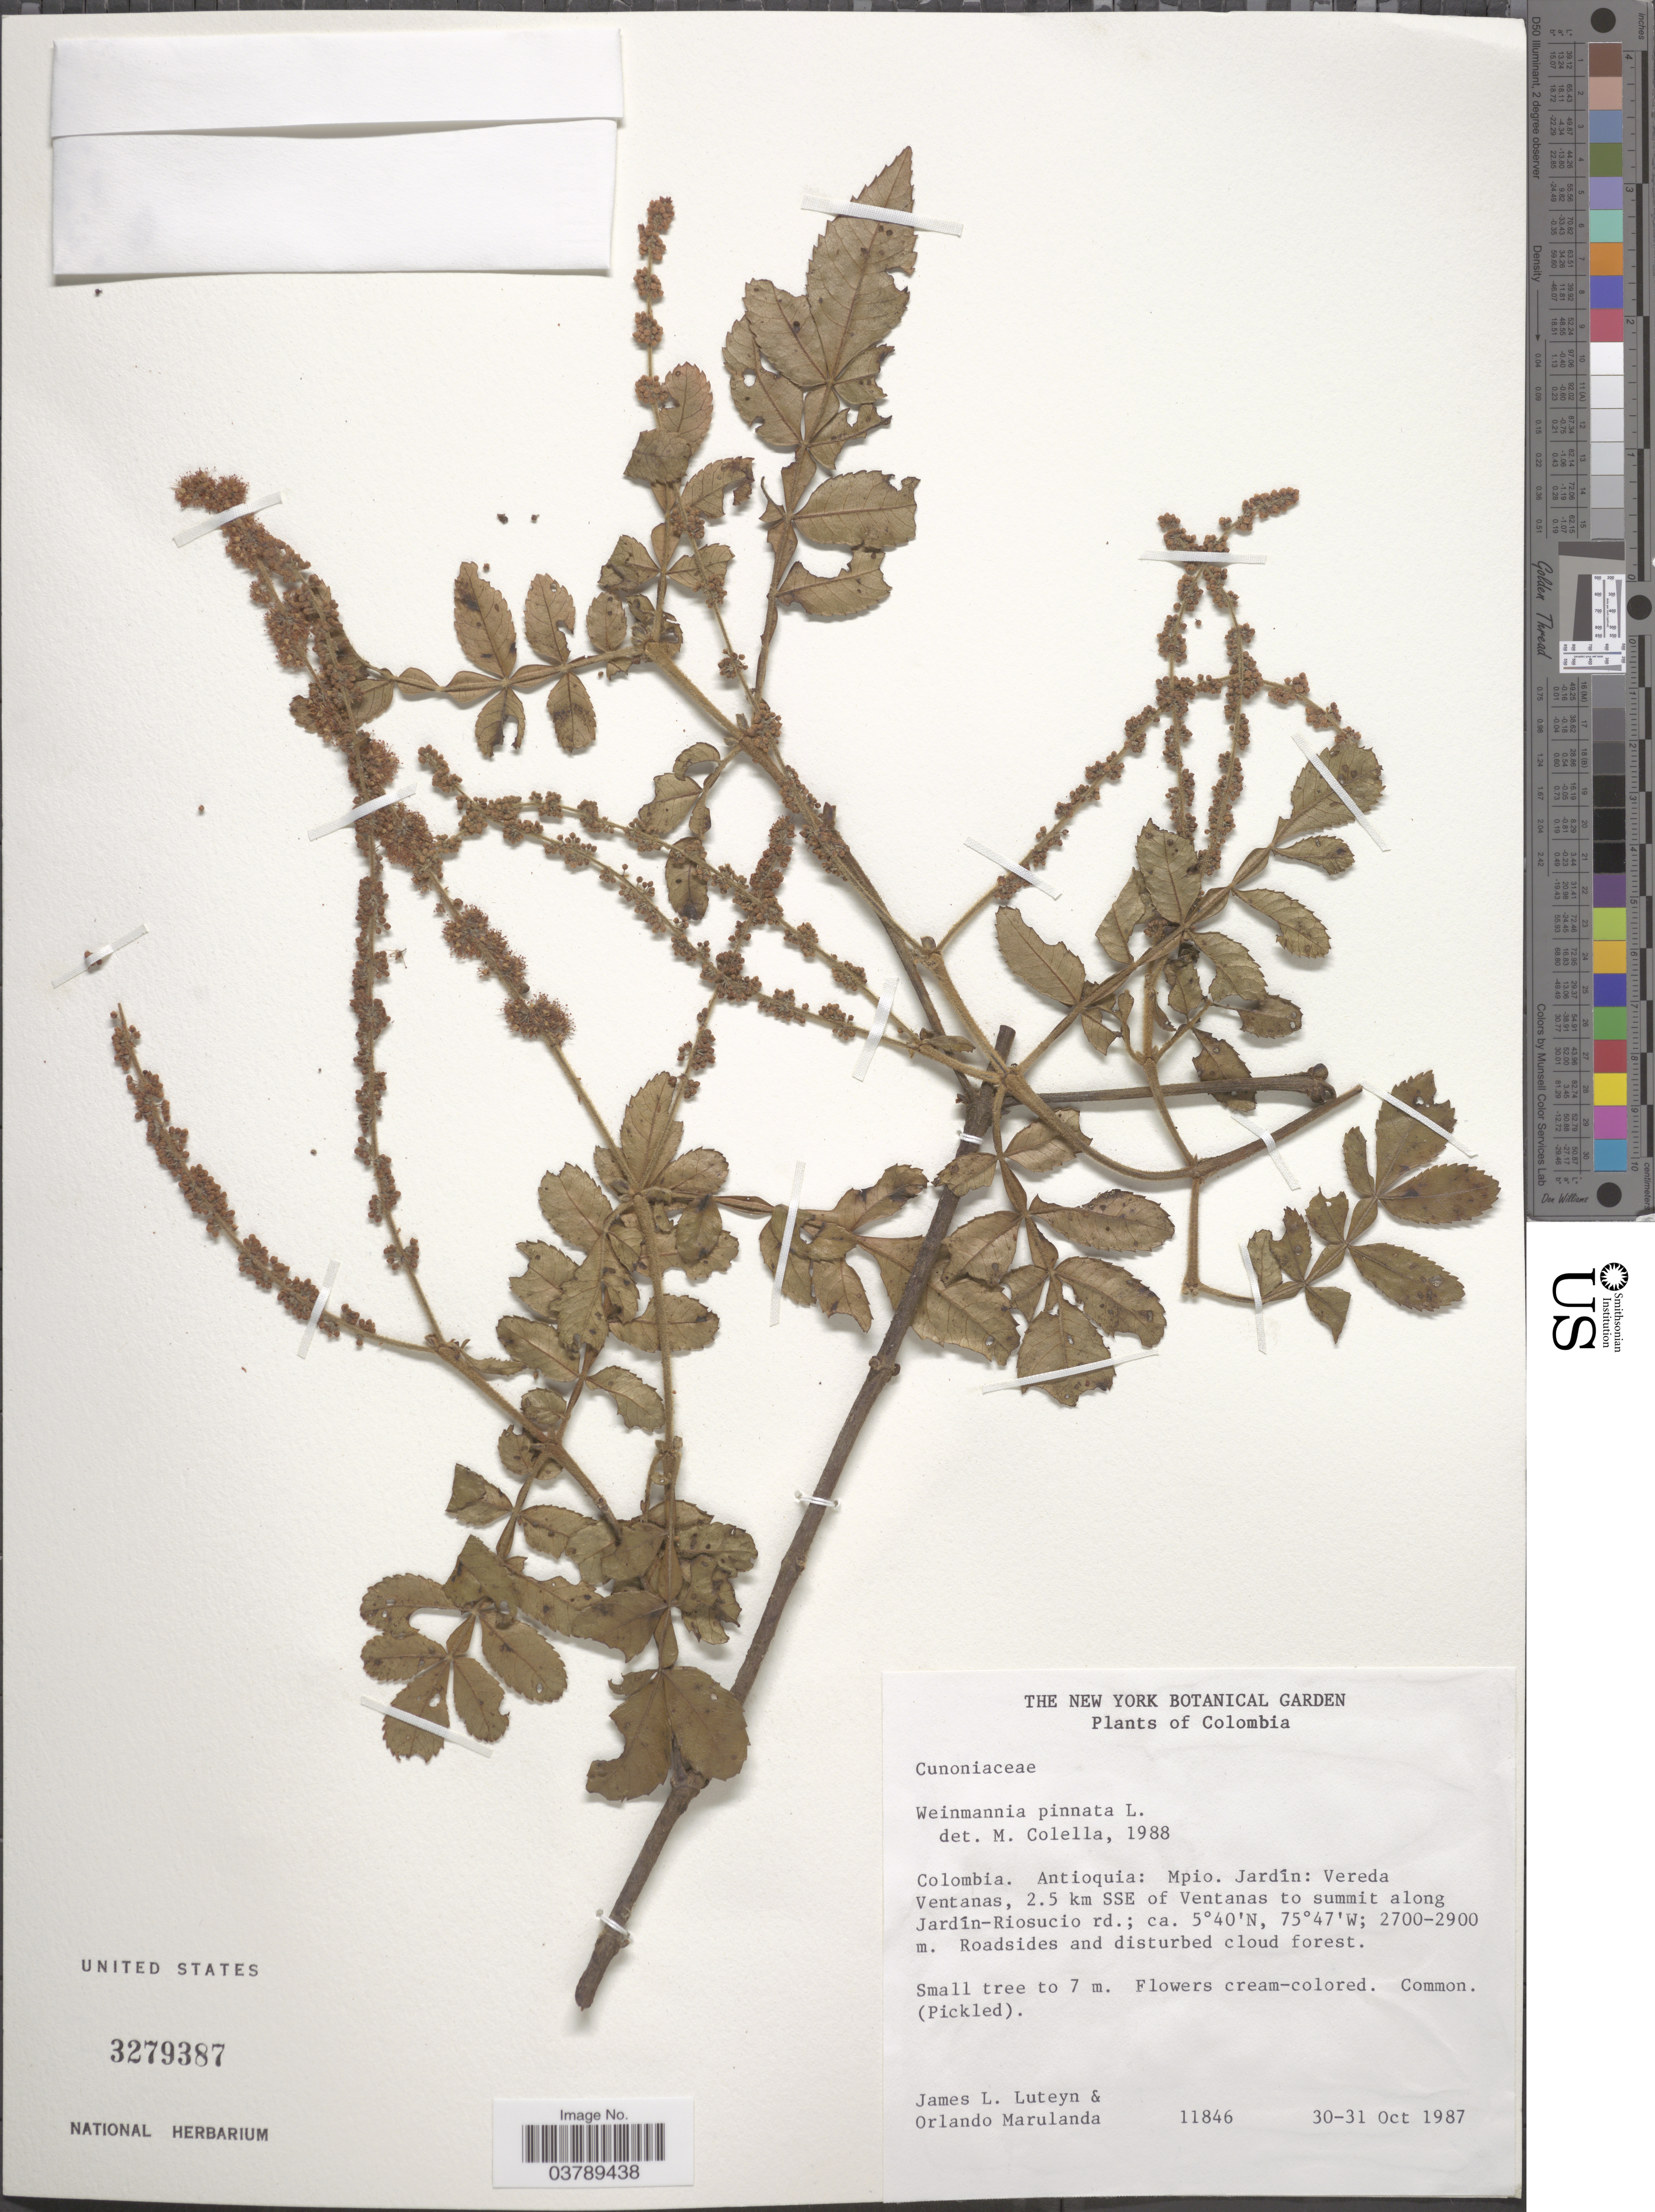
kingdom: Plantae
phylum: Tracheophyta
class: Magnoliopsida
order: Oxalidales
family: Cunoniaceae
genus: Weinmannia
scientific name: Weinmannia pinnata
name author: L.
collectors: J. L. Luteyn & O. Marulanda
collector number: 11846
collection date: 1987-10-30/1987-10-31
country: Colombia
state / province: Antioquia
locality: Mpio. Jardín: Vereda Ventanas, 2.5 km SSE of Ventanas to summit along Jardín-Riosucio rd.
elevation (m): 2700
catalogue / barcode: US 3279387